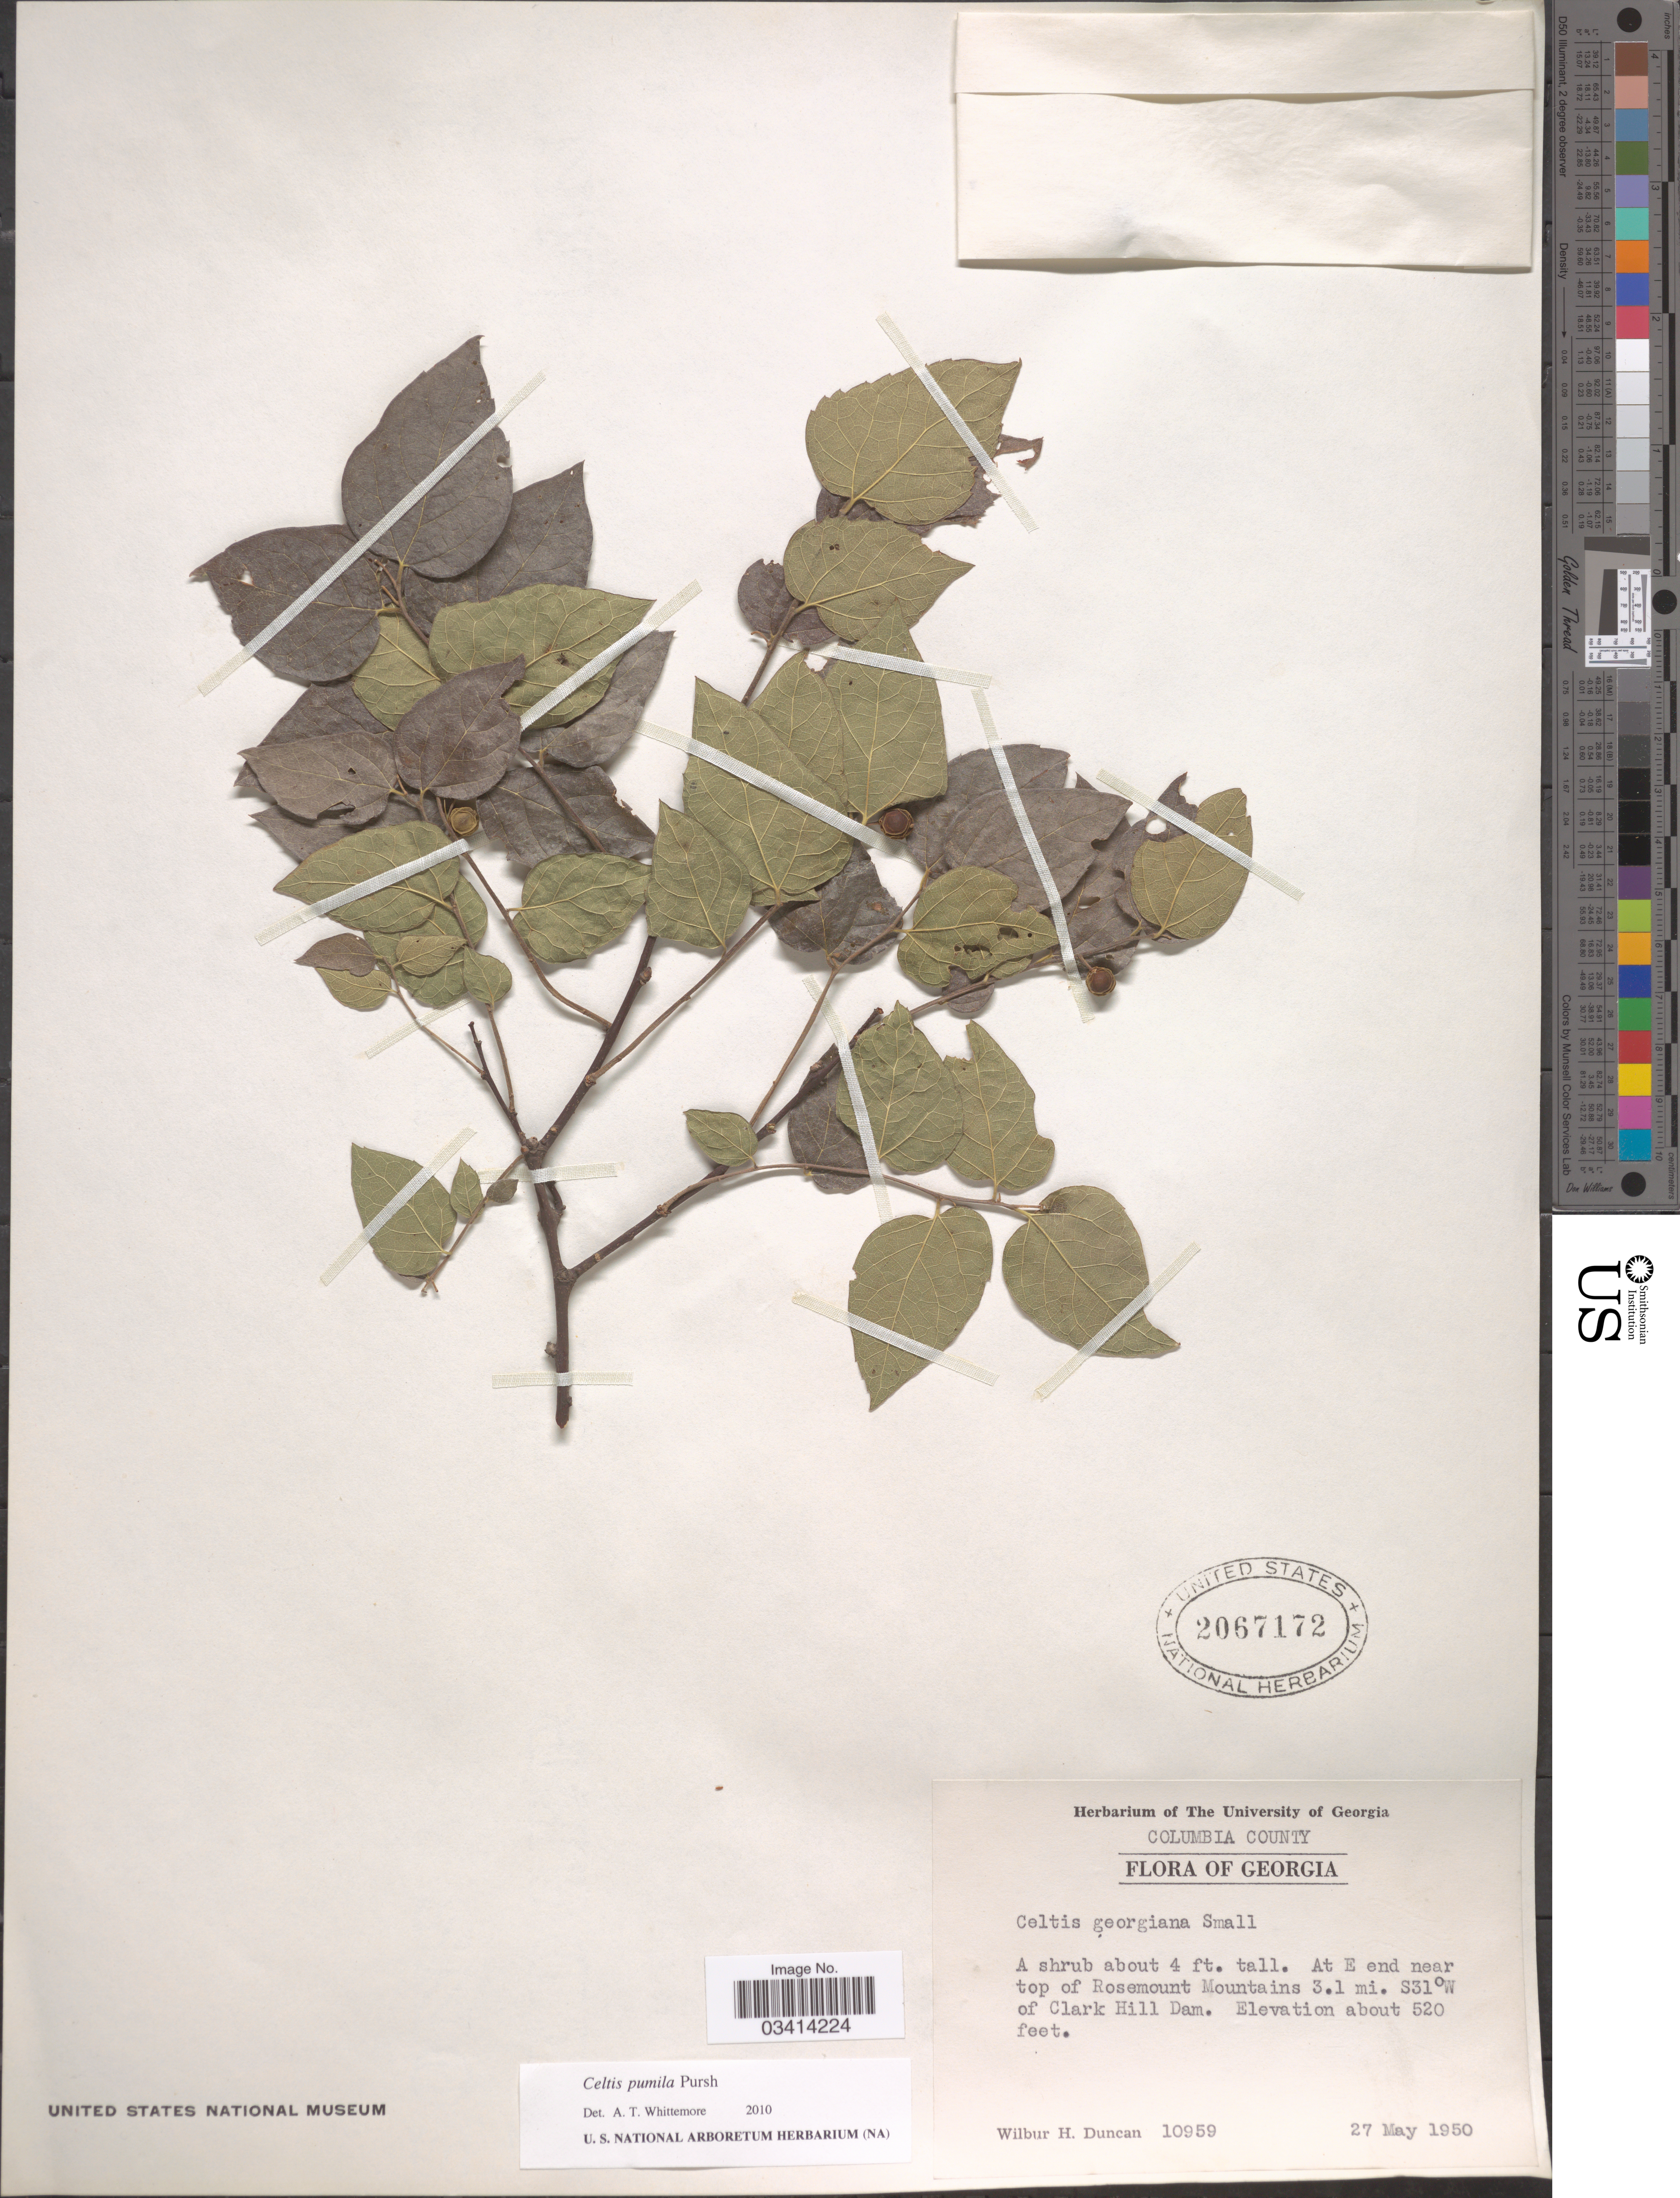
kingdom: Plantae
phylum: Tracheophyta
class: Magnoliopsida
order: Rosales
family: Cannabaceae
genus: Celtis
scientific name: Celtis pumila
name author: Pursh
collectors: W. H. Duncan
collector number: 10959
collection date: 1950-05-27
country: United States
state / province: Georgia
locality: Columbia County. At E end near top of Rosemount Mountains 3.1 mi. S31°W of Clark Hill Dam.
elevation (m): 158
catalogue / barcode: US 2067172